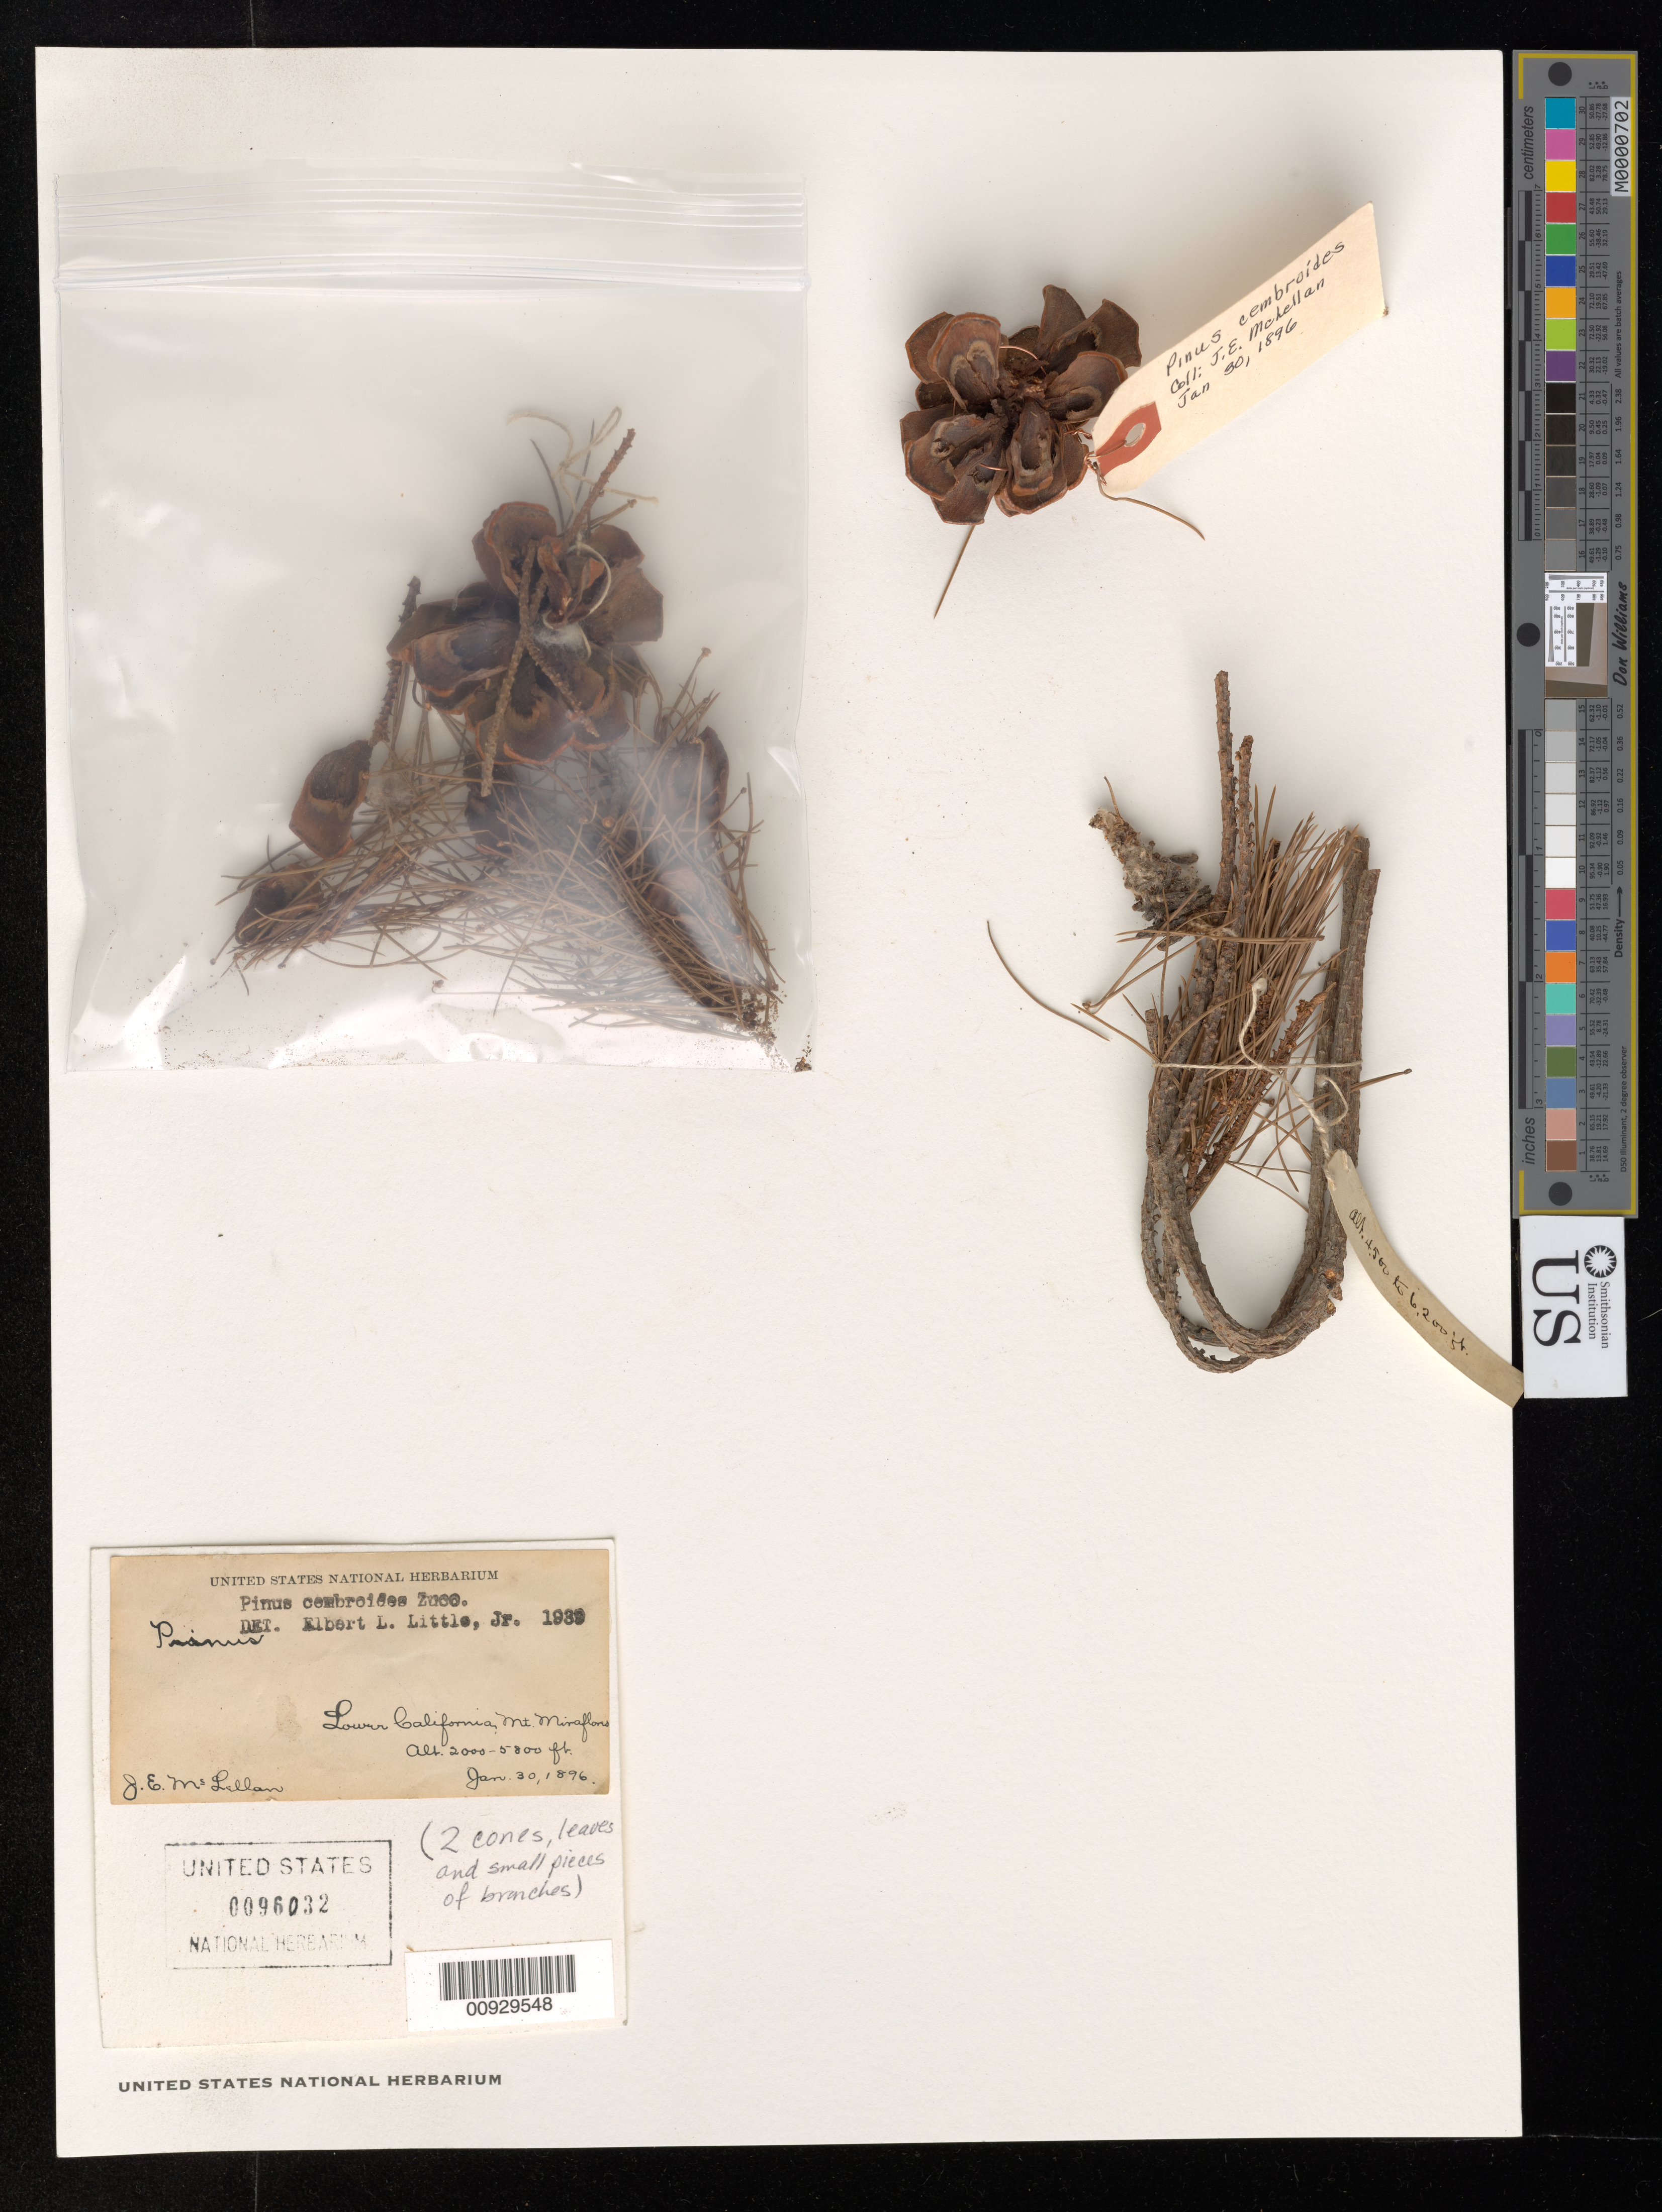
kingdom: Plantae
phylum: Tracheophyta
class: Pinopsida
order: Pinales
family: Pinaceae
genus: Pinus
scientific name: Pinus cembroides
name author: Zucc.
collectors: J. Mclellan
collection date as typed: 30 Jan 1896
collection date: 1896-01-30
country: Mexico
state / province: Baja California Sur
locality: Lower California, Mt. Miraflores.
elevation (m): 610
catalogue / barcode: US 96032